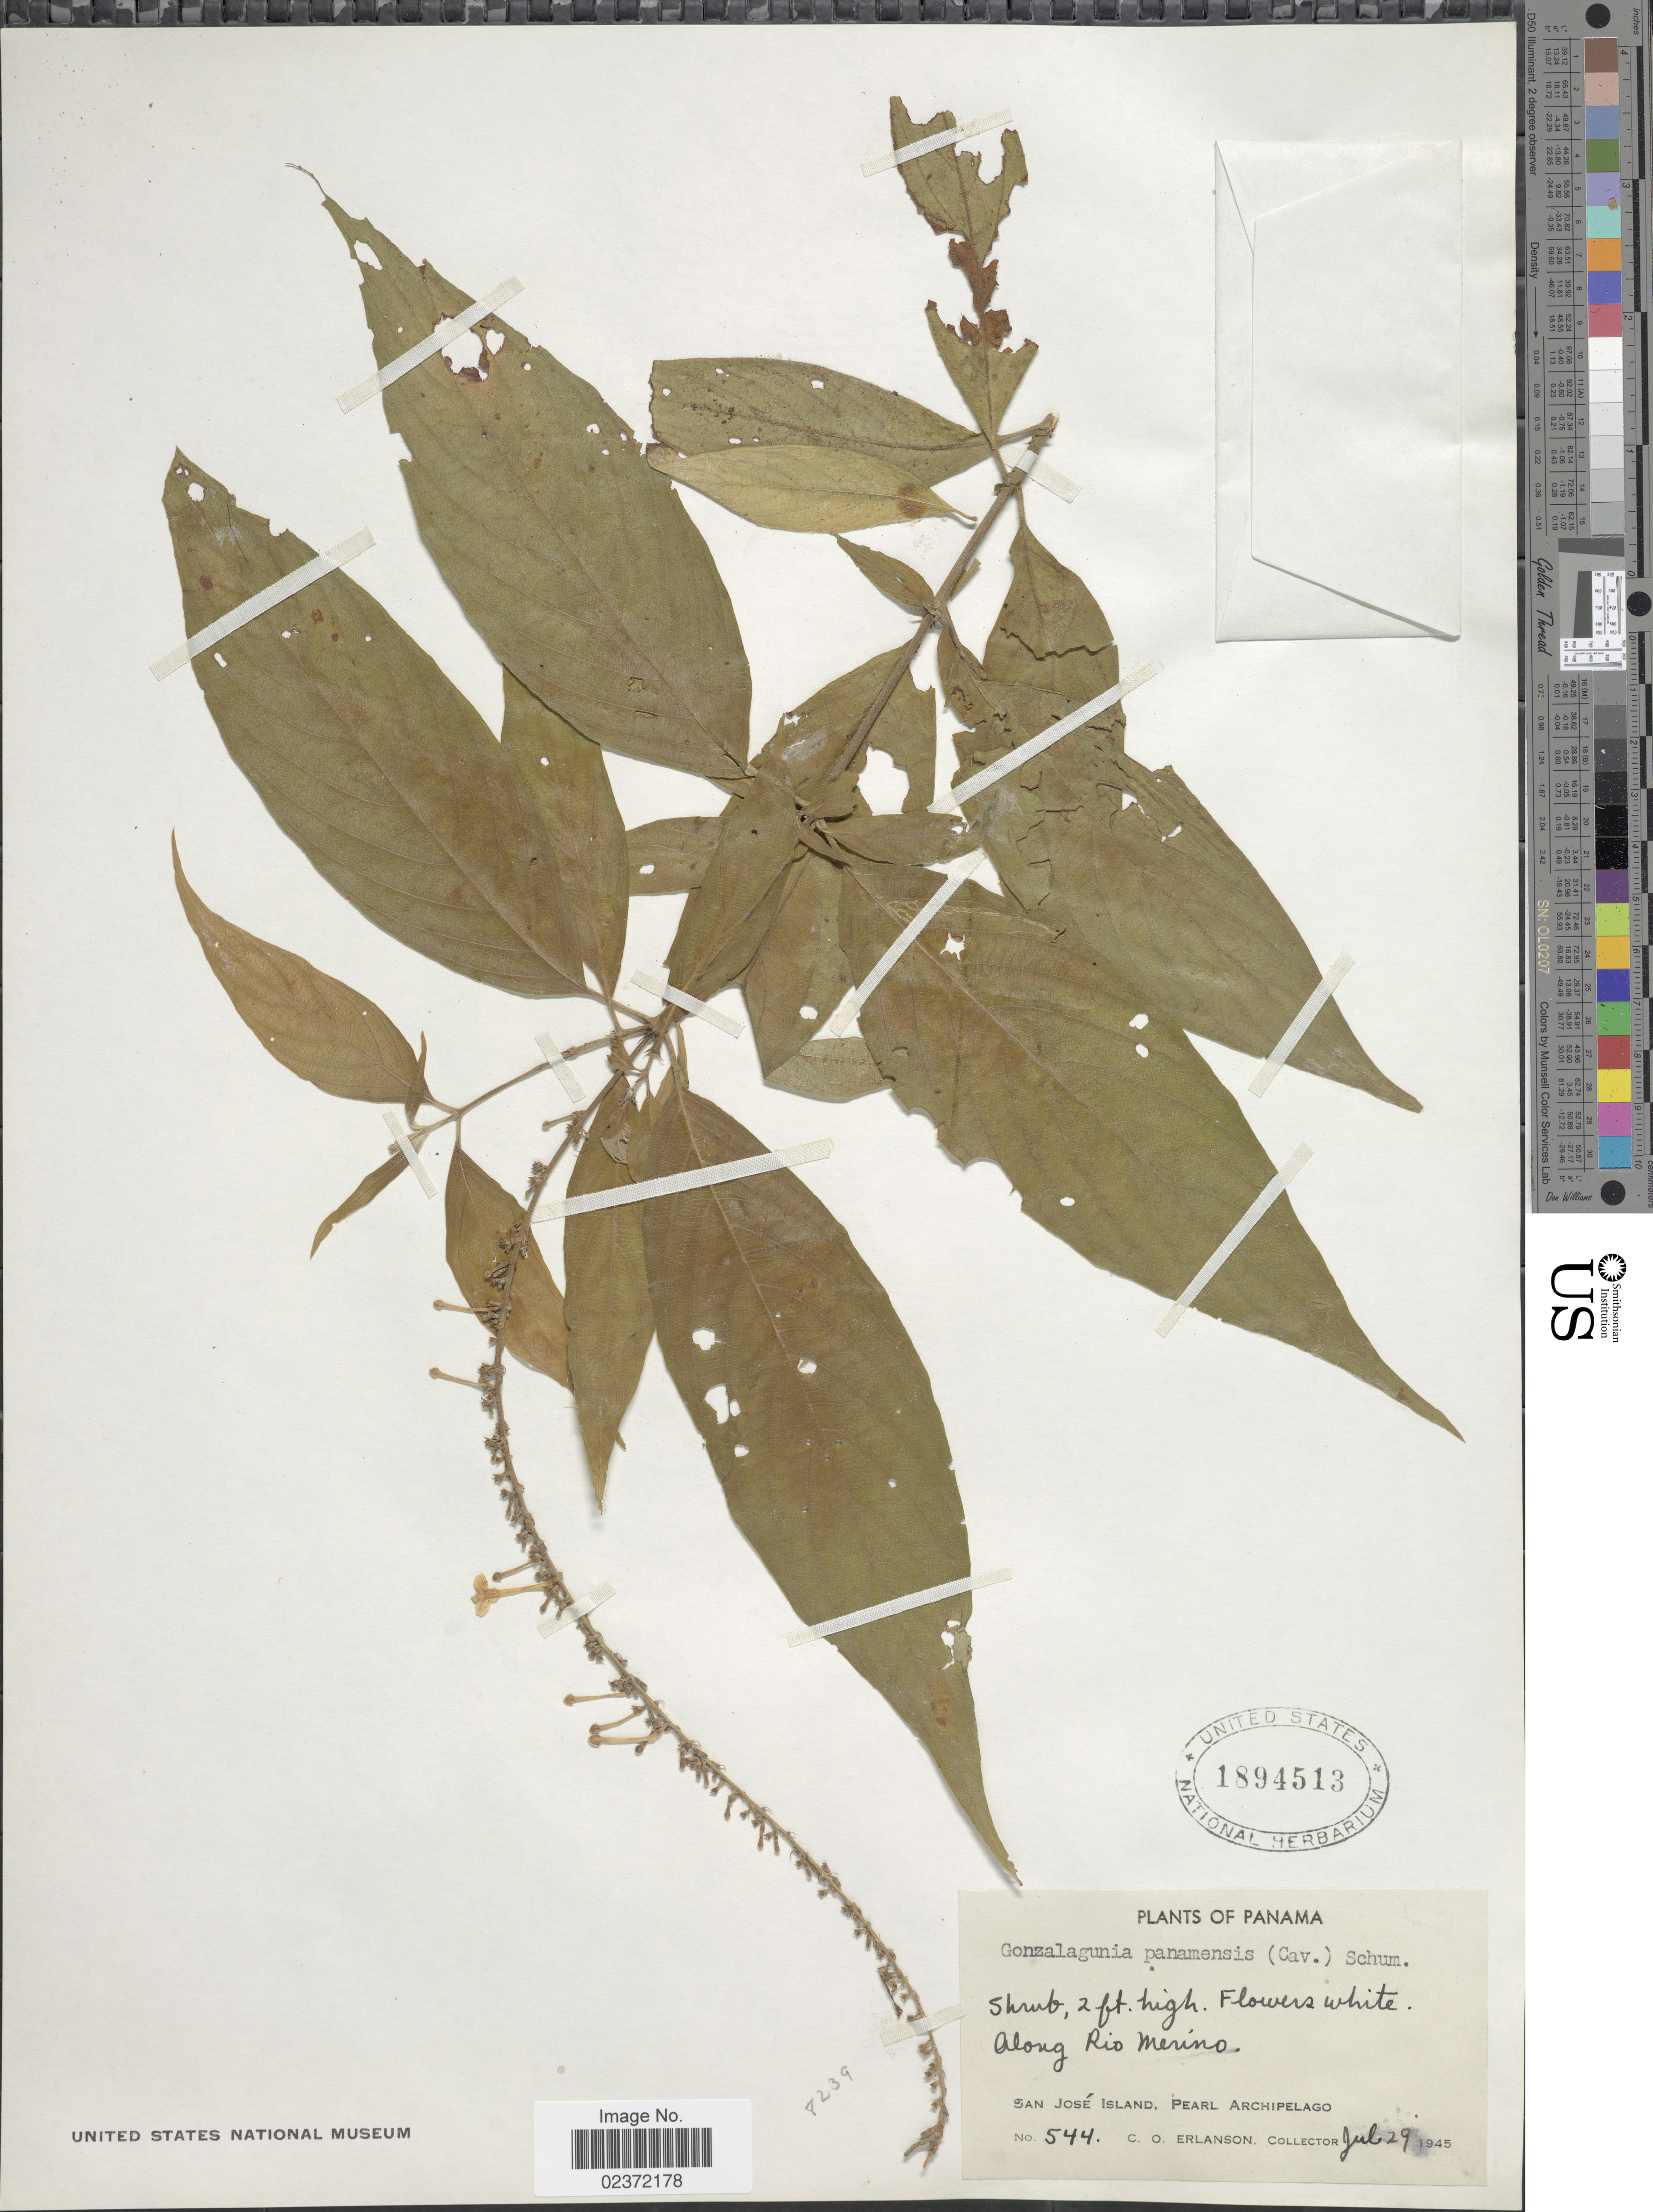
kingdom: Plantae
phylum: Tracheophyta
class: Magnoliopsida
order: Gentianales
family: Rubiaceae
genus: Gonzalagunia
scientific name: Gonzalagunia panamensis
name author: (Cav.) K. Schum.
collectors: C. O. Erlanson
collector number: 544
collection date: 1945-07-29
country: Panama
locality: Along Rio Merino, San Jose Island, Pearl Archipelago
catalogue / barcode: US 1894513